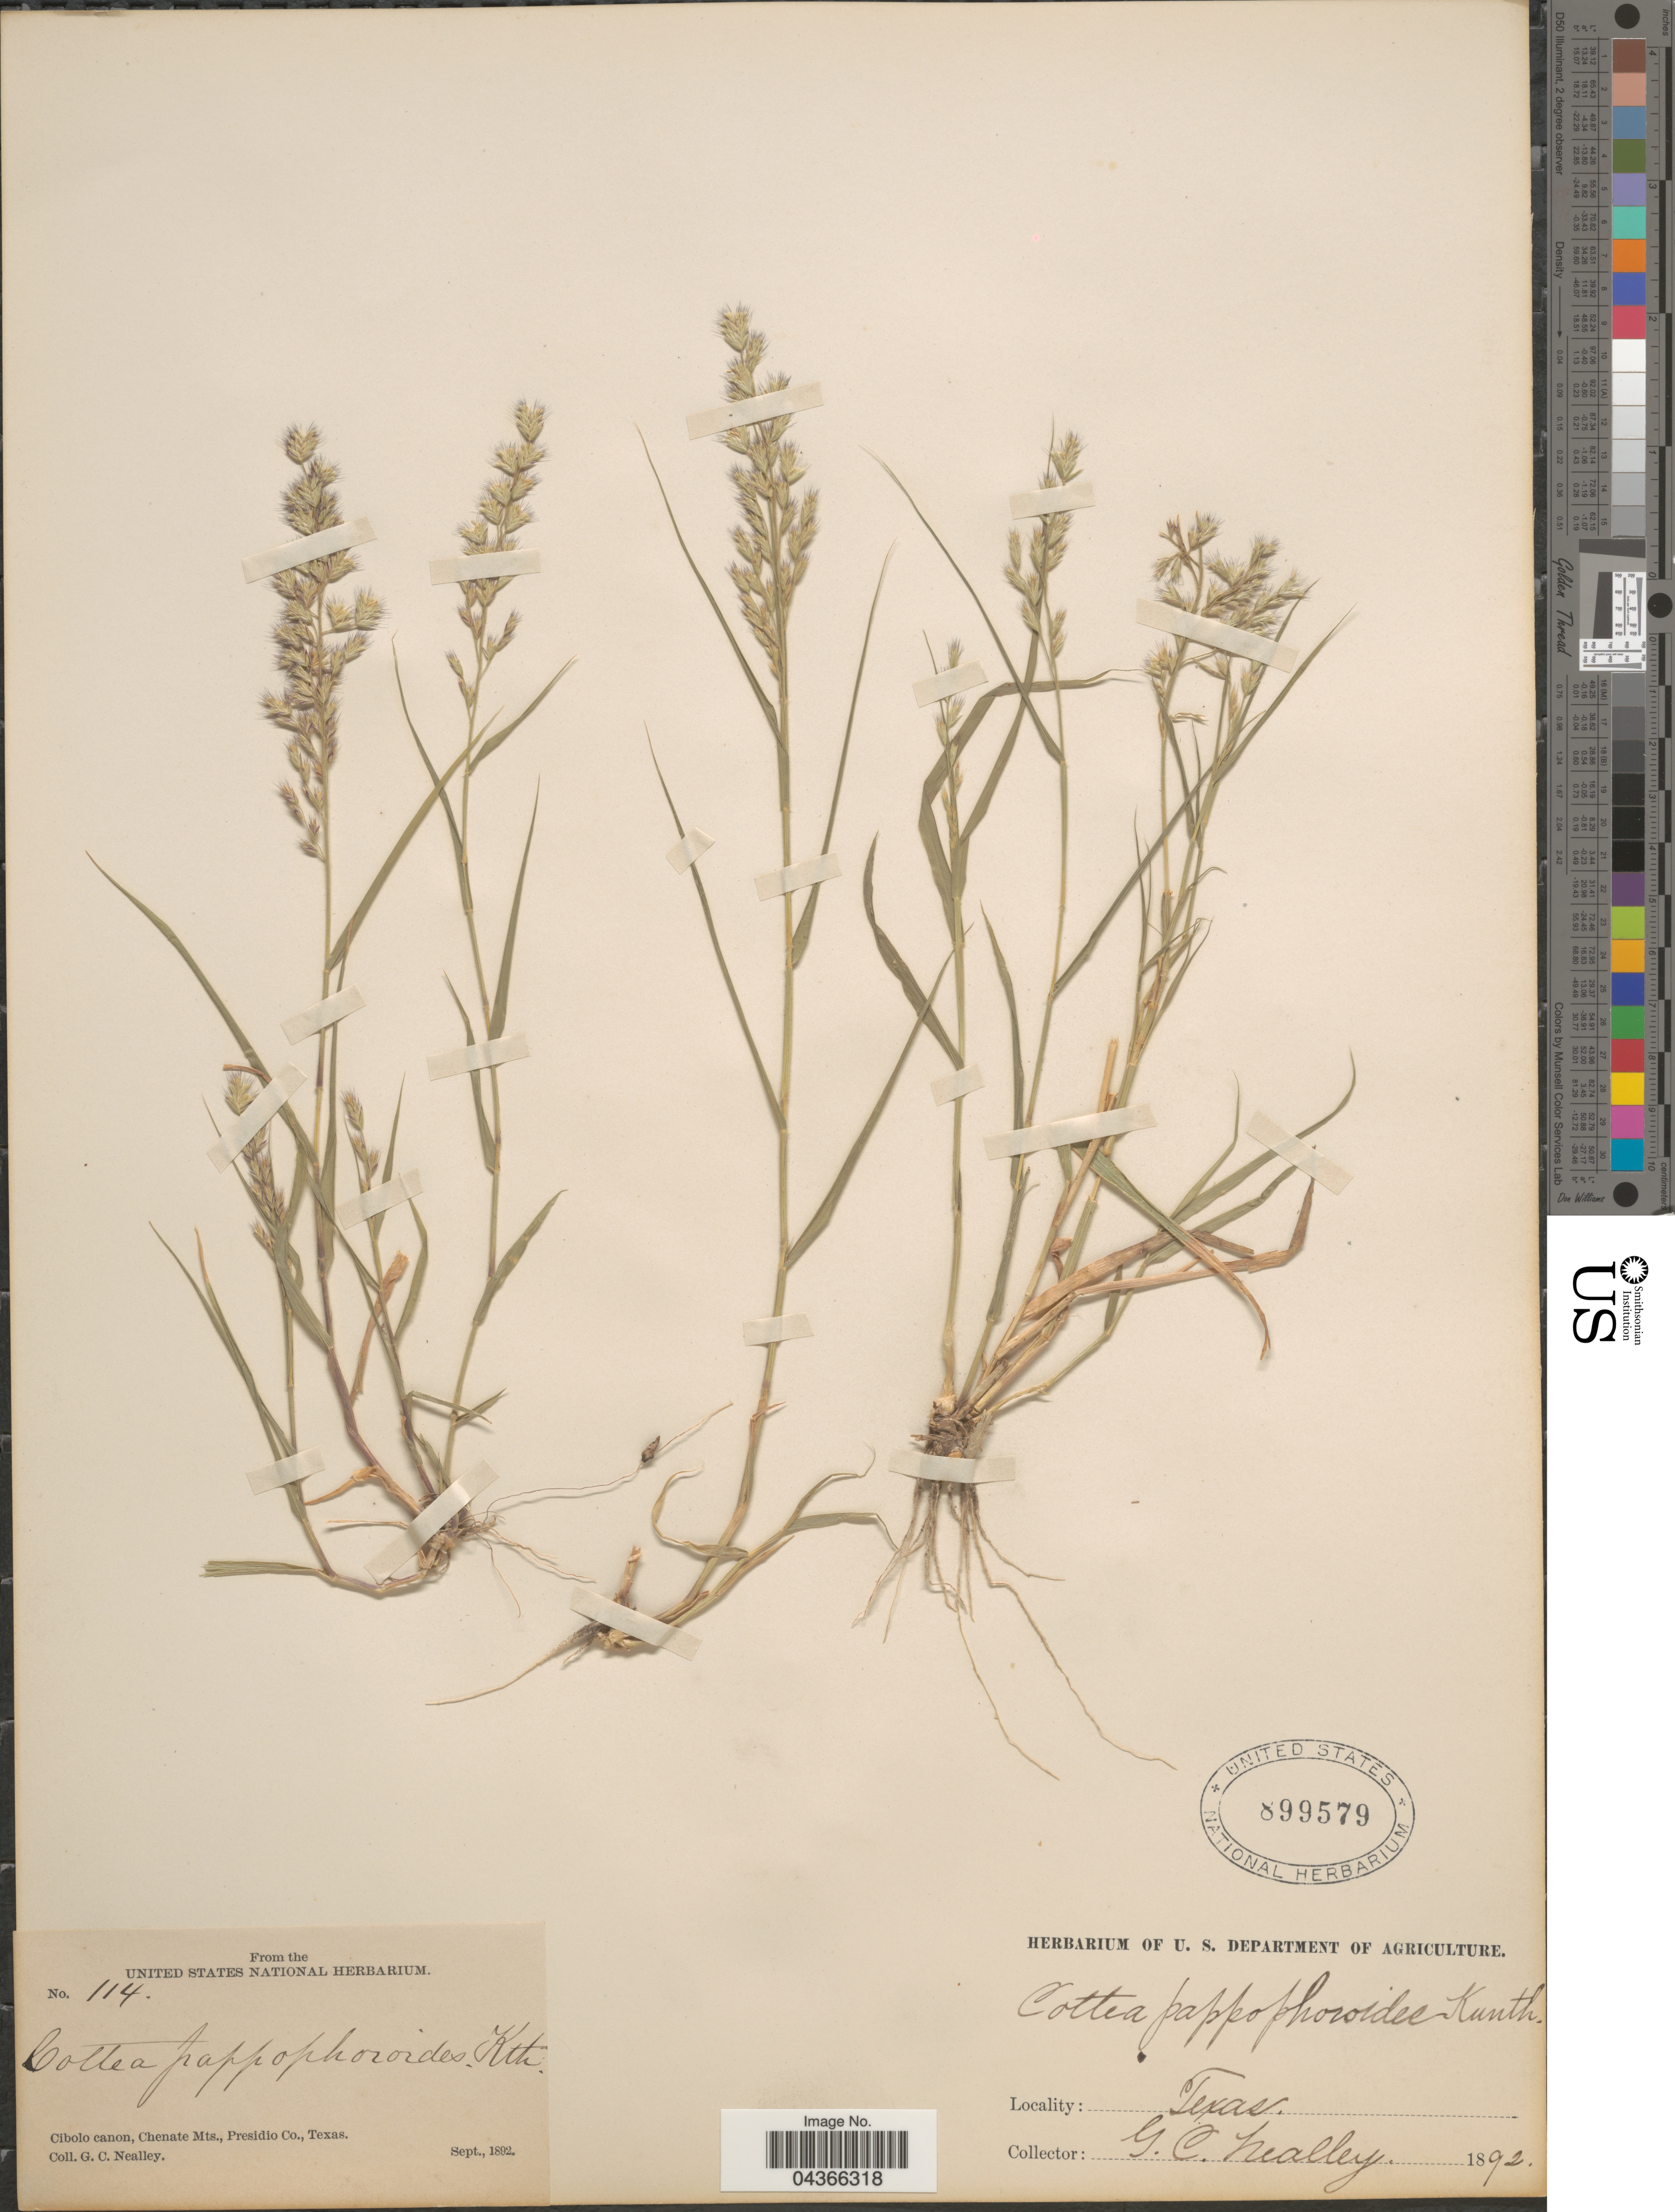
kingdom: Plantae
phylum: Tracheophyta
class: Liliopsida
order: Poales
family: Poaceae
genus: Cottea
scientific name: Cottea pappophoroides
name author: Kunth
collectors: G. C. Nealley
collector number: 114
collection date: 1892-09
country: United States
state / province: Texas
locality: Cibolo canon, Chenate Mts., Presidio Co.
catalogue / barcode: US 899579